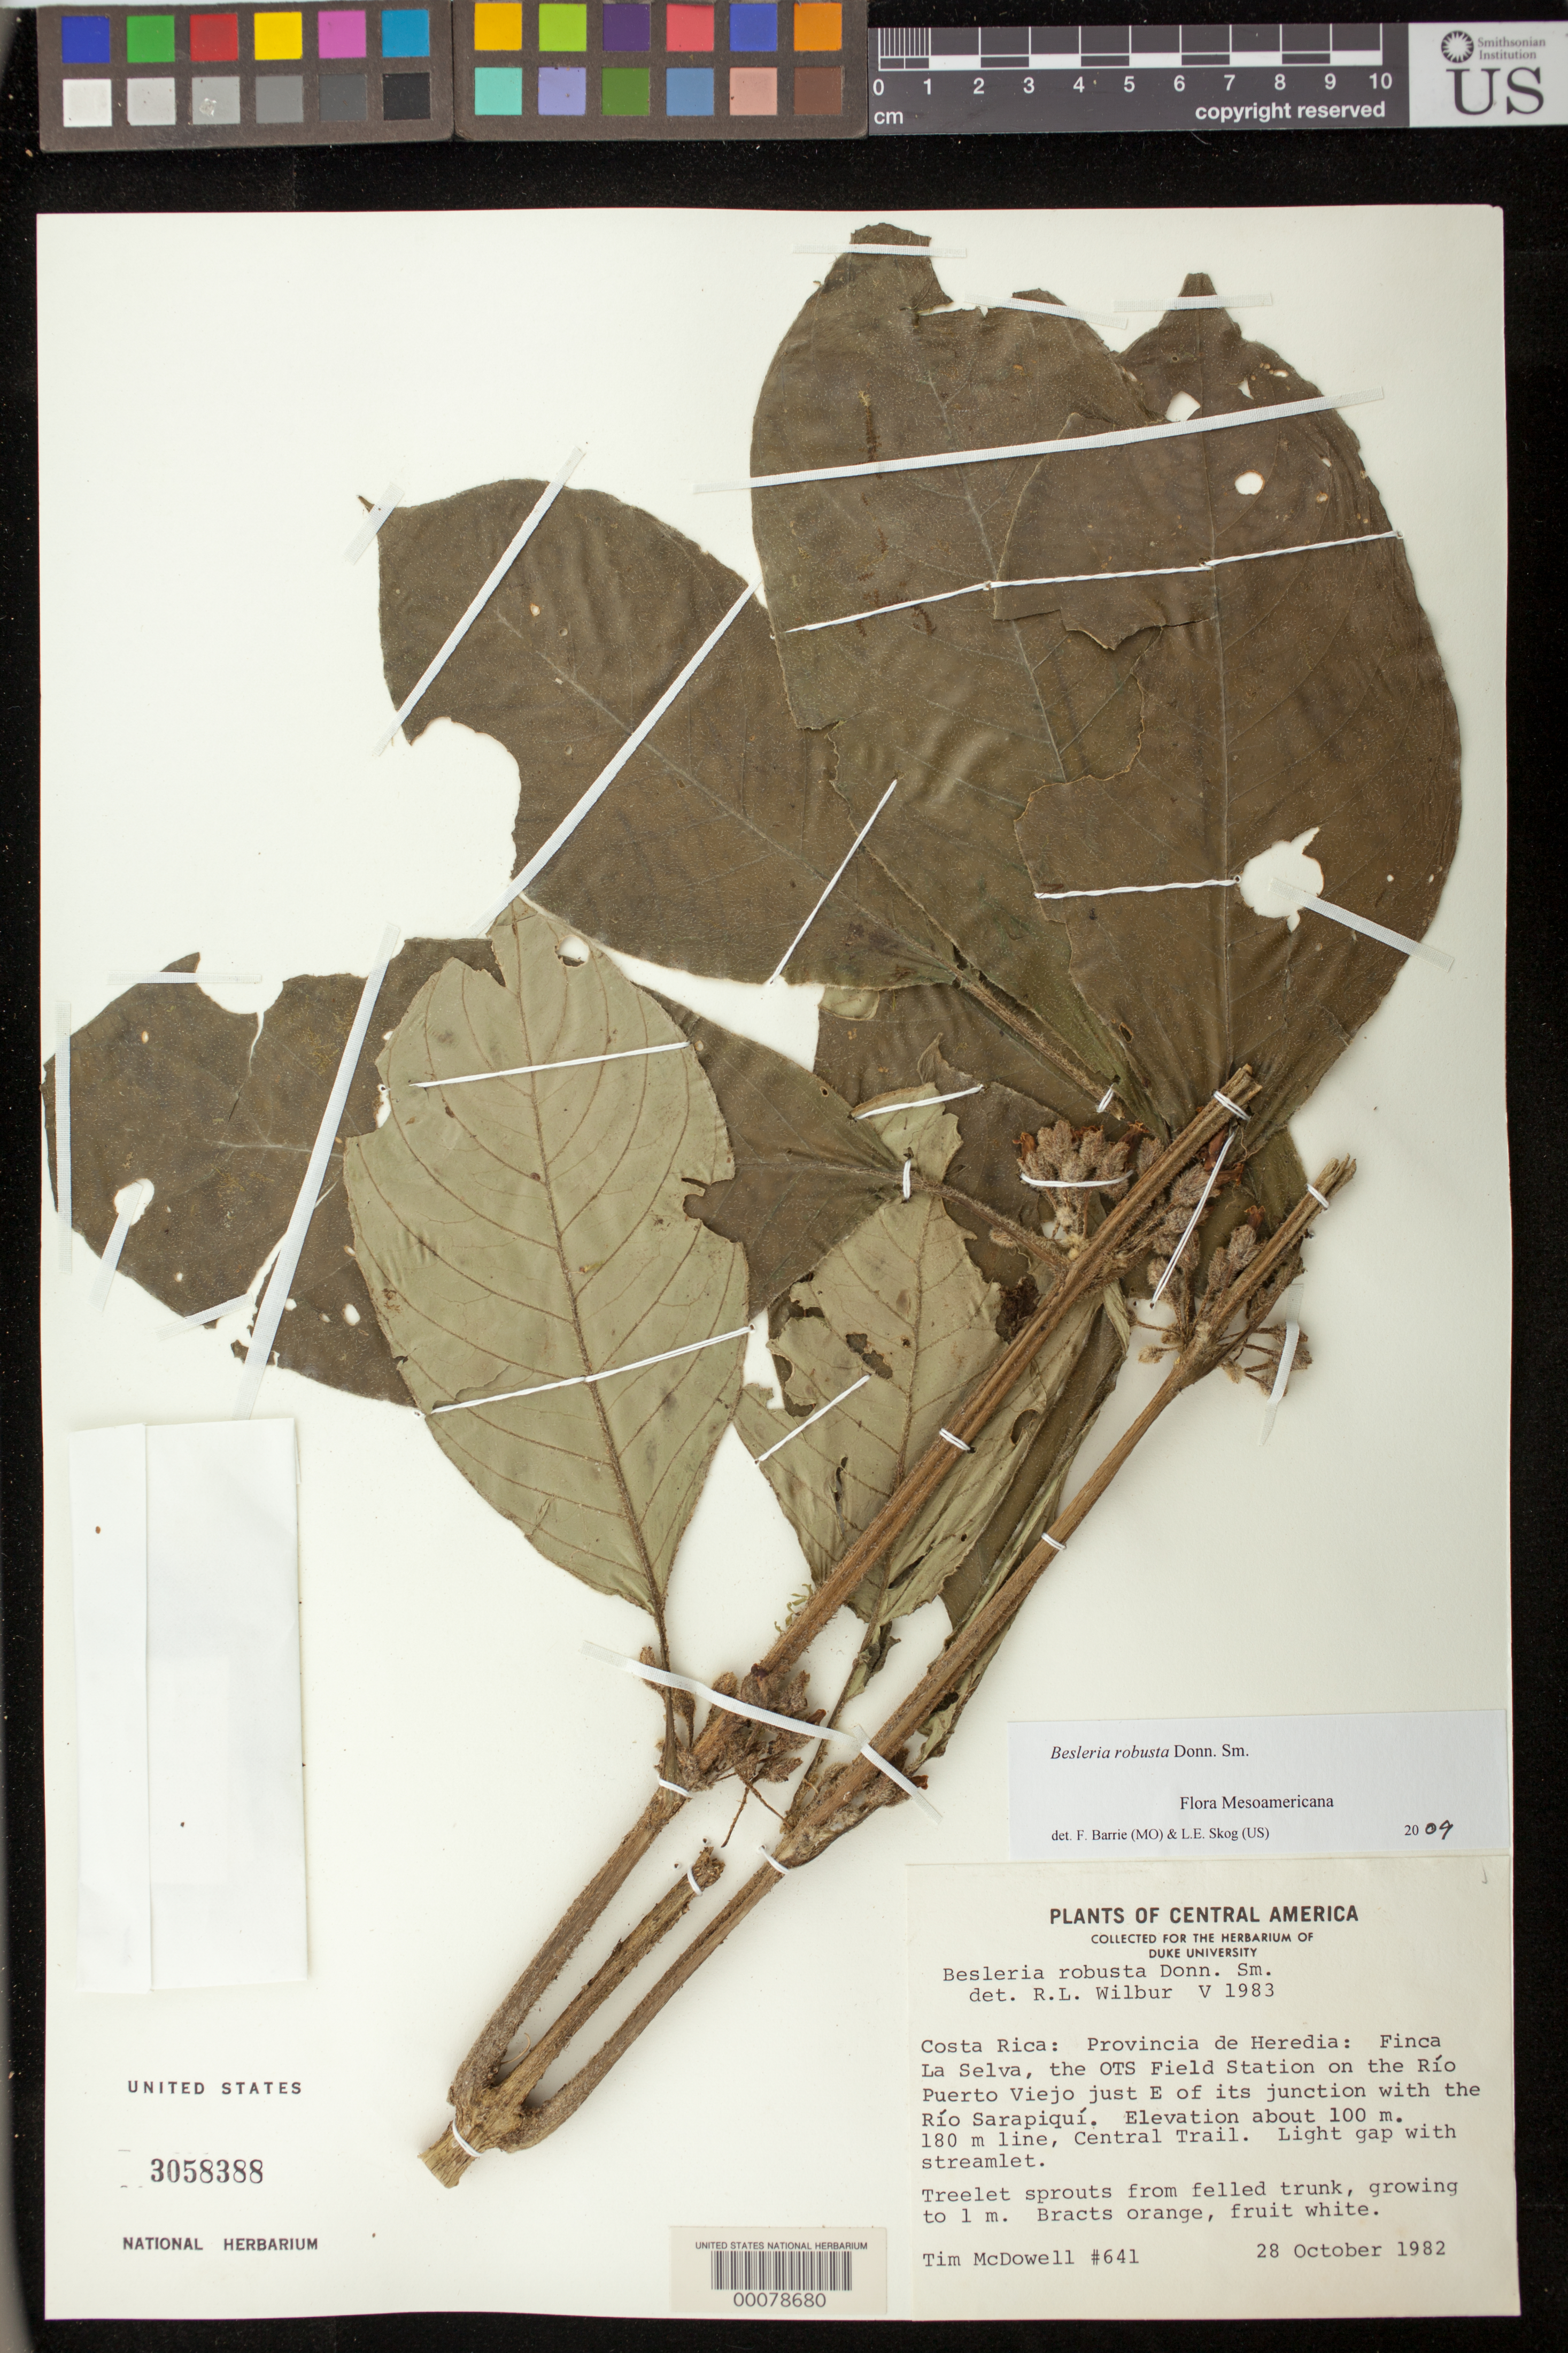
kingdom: Plantae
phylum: Tracheophyta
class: Magnoliopsida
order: Lamiales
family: Gesneriaceae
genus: Besleria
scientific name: Besleria robusta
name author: Donn. Sm.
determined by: Wilbur, R. L.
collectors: T. McDowell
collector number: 641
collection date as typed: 28 Oct 1982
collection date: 1982-10-28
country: Costa Rica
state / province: Heredia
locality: Finca La Selva, the OTS field Station on the Rio Puerto Viejo just E of its junction withthe Rio Sarapiqui, 180 m line, central trail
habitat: light gap with streamlet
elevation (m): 100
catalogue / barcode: US 3058388